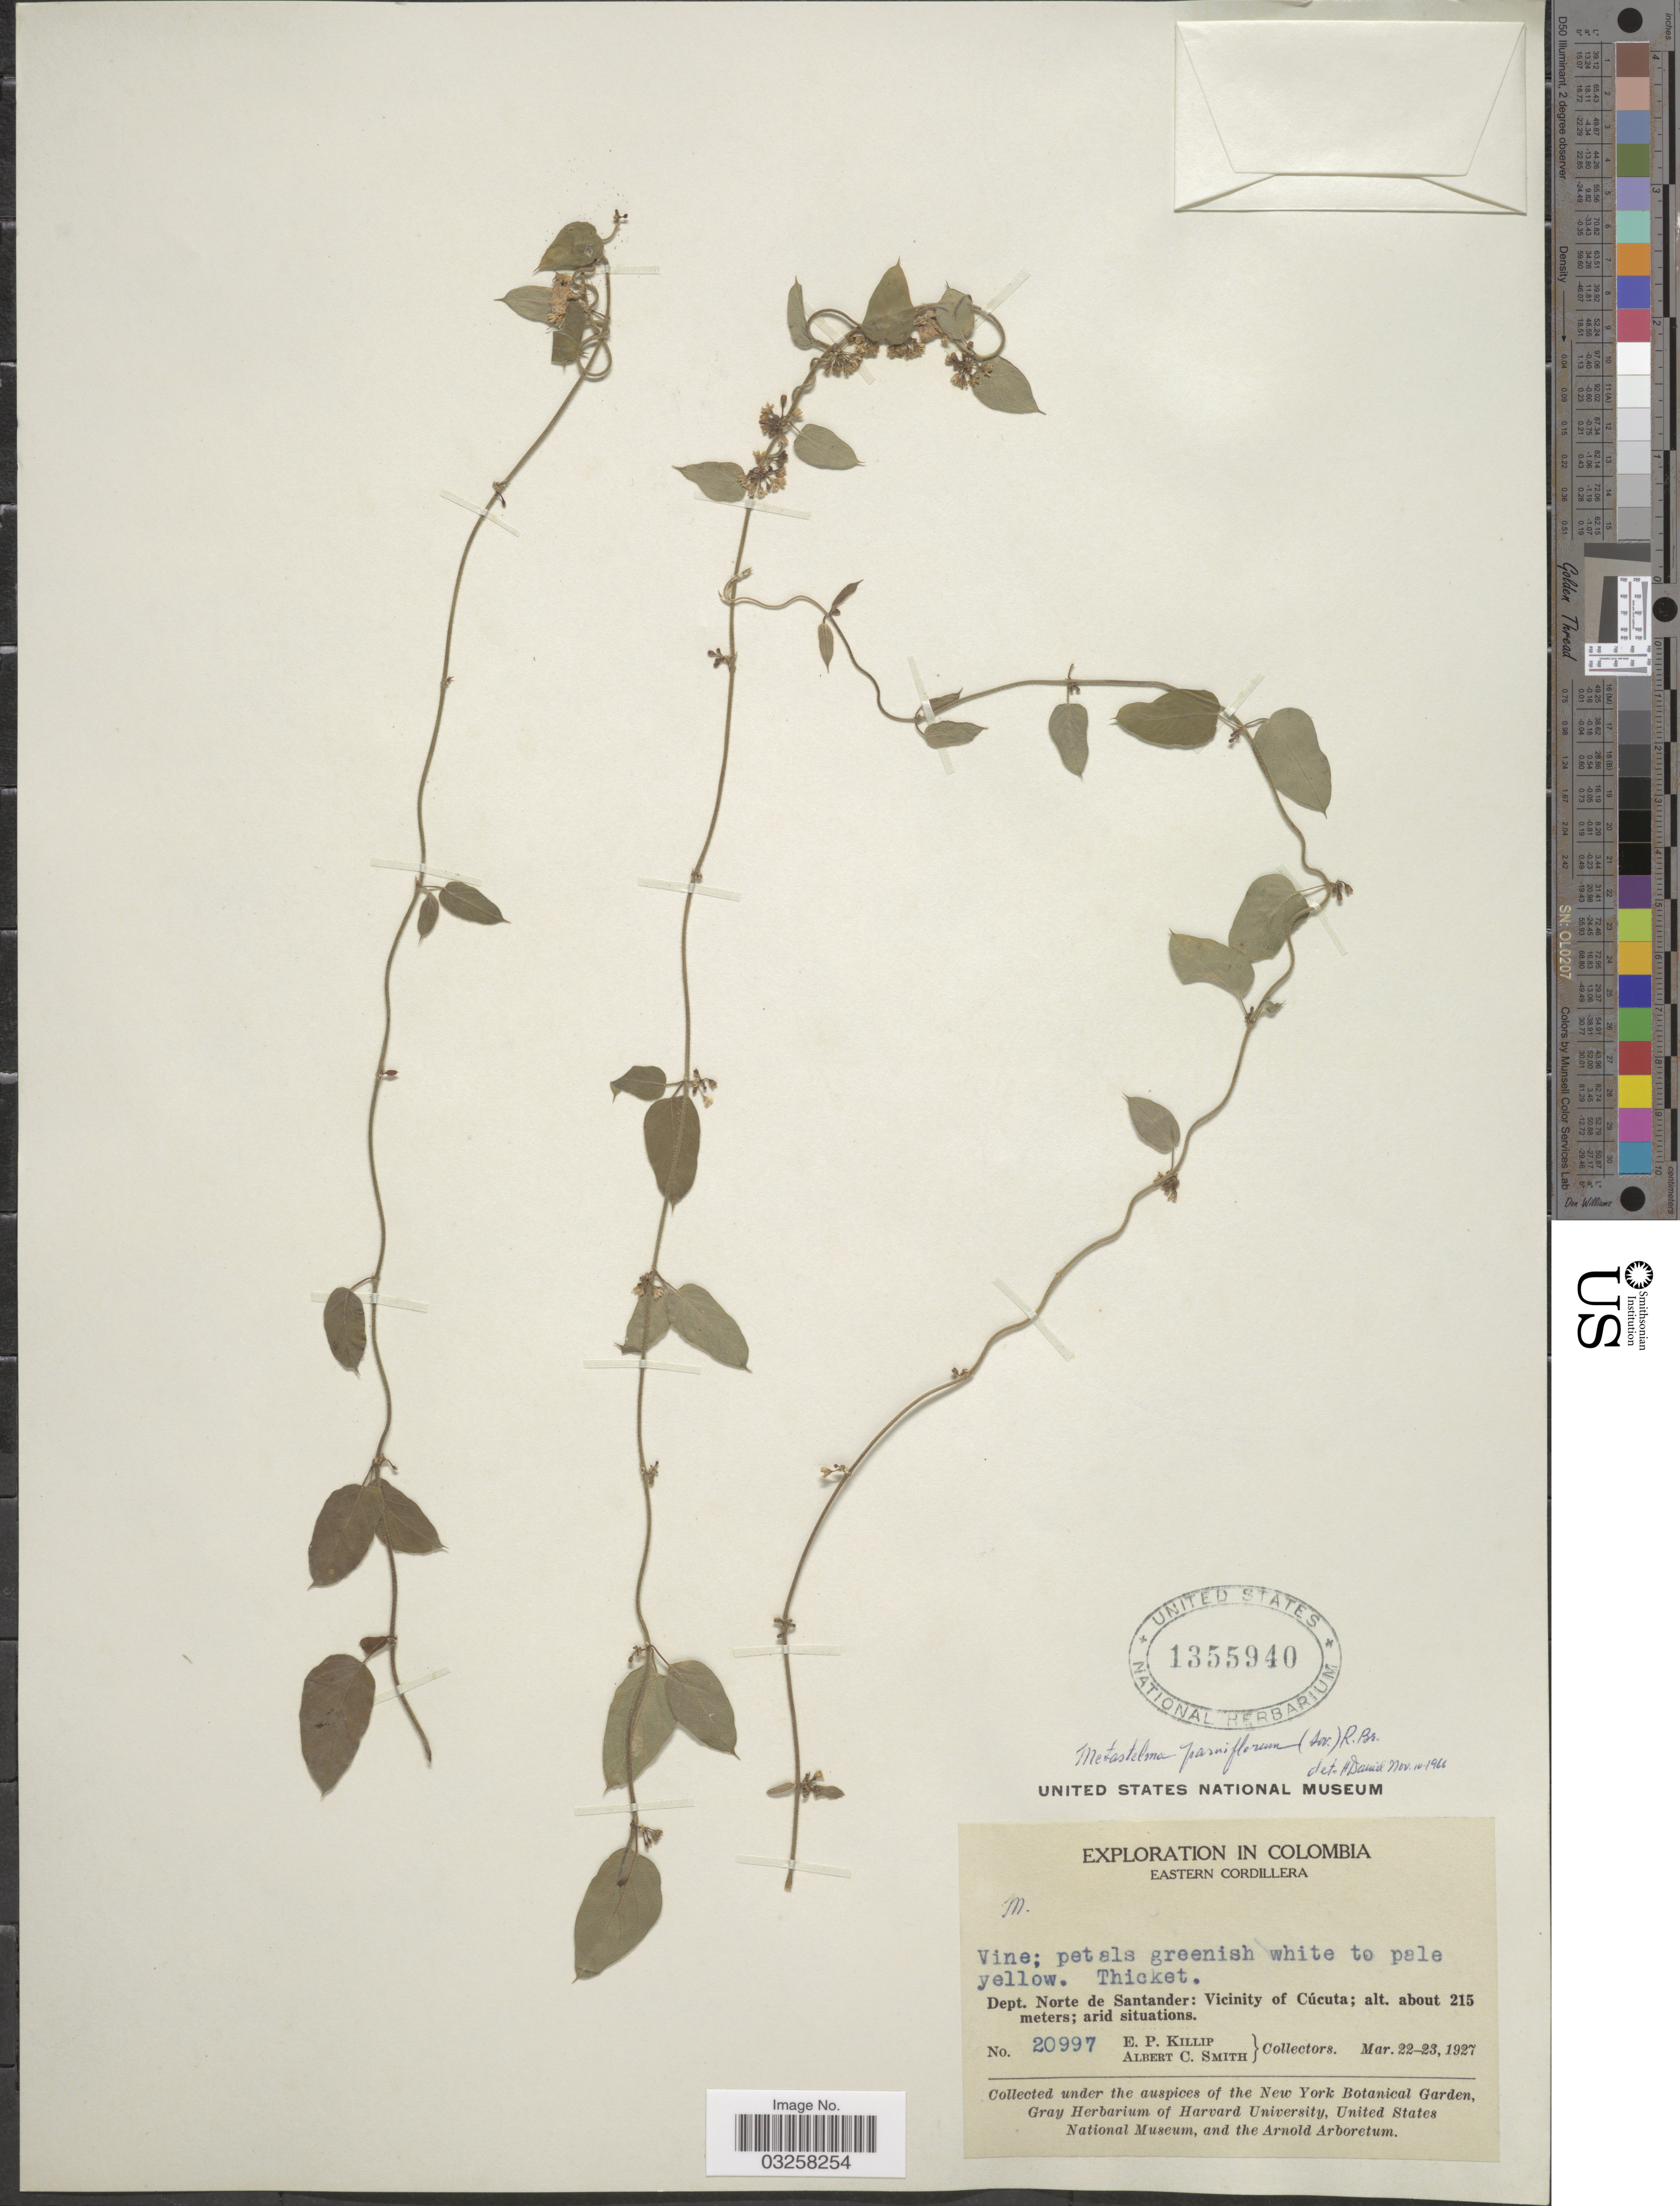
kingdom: Plantae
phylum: Tracheophyta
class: Magnoliopsida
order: Gentianales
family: Apocynaceae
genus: Metastelma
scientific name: Metastelma parviflorum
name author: (Sw.) Schult.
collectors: E. P. Killip & A. C. Smith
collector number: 20997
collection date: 1927-03-22/1927-03-23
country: Colombia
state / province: Norte de Santander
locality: Eastern Cordillera, Dept. Norte de Santander: Vicinity of Cúcuta.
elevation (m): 215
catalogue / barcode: US 1355940